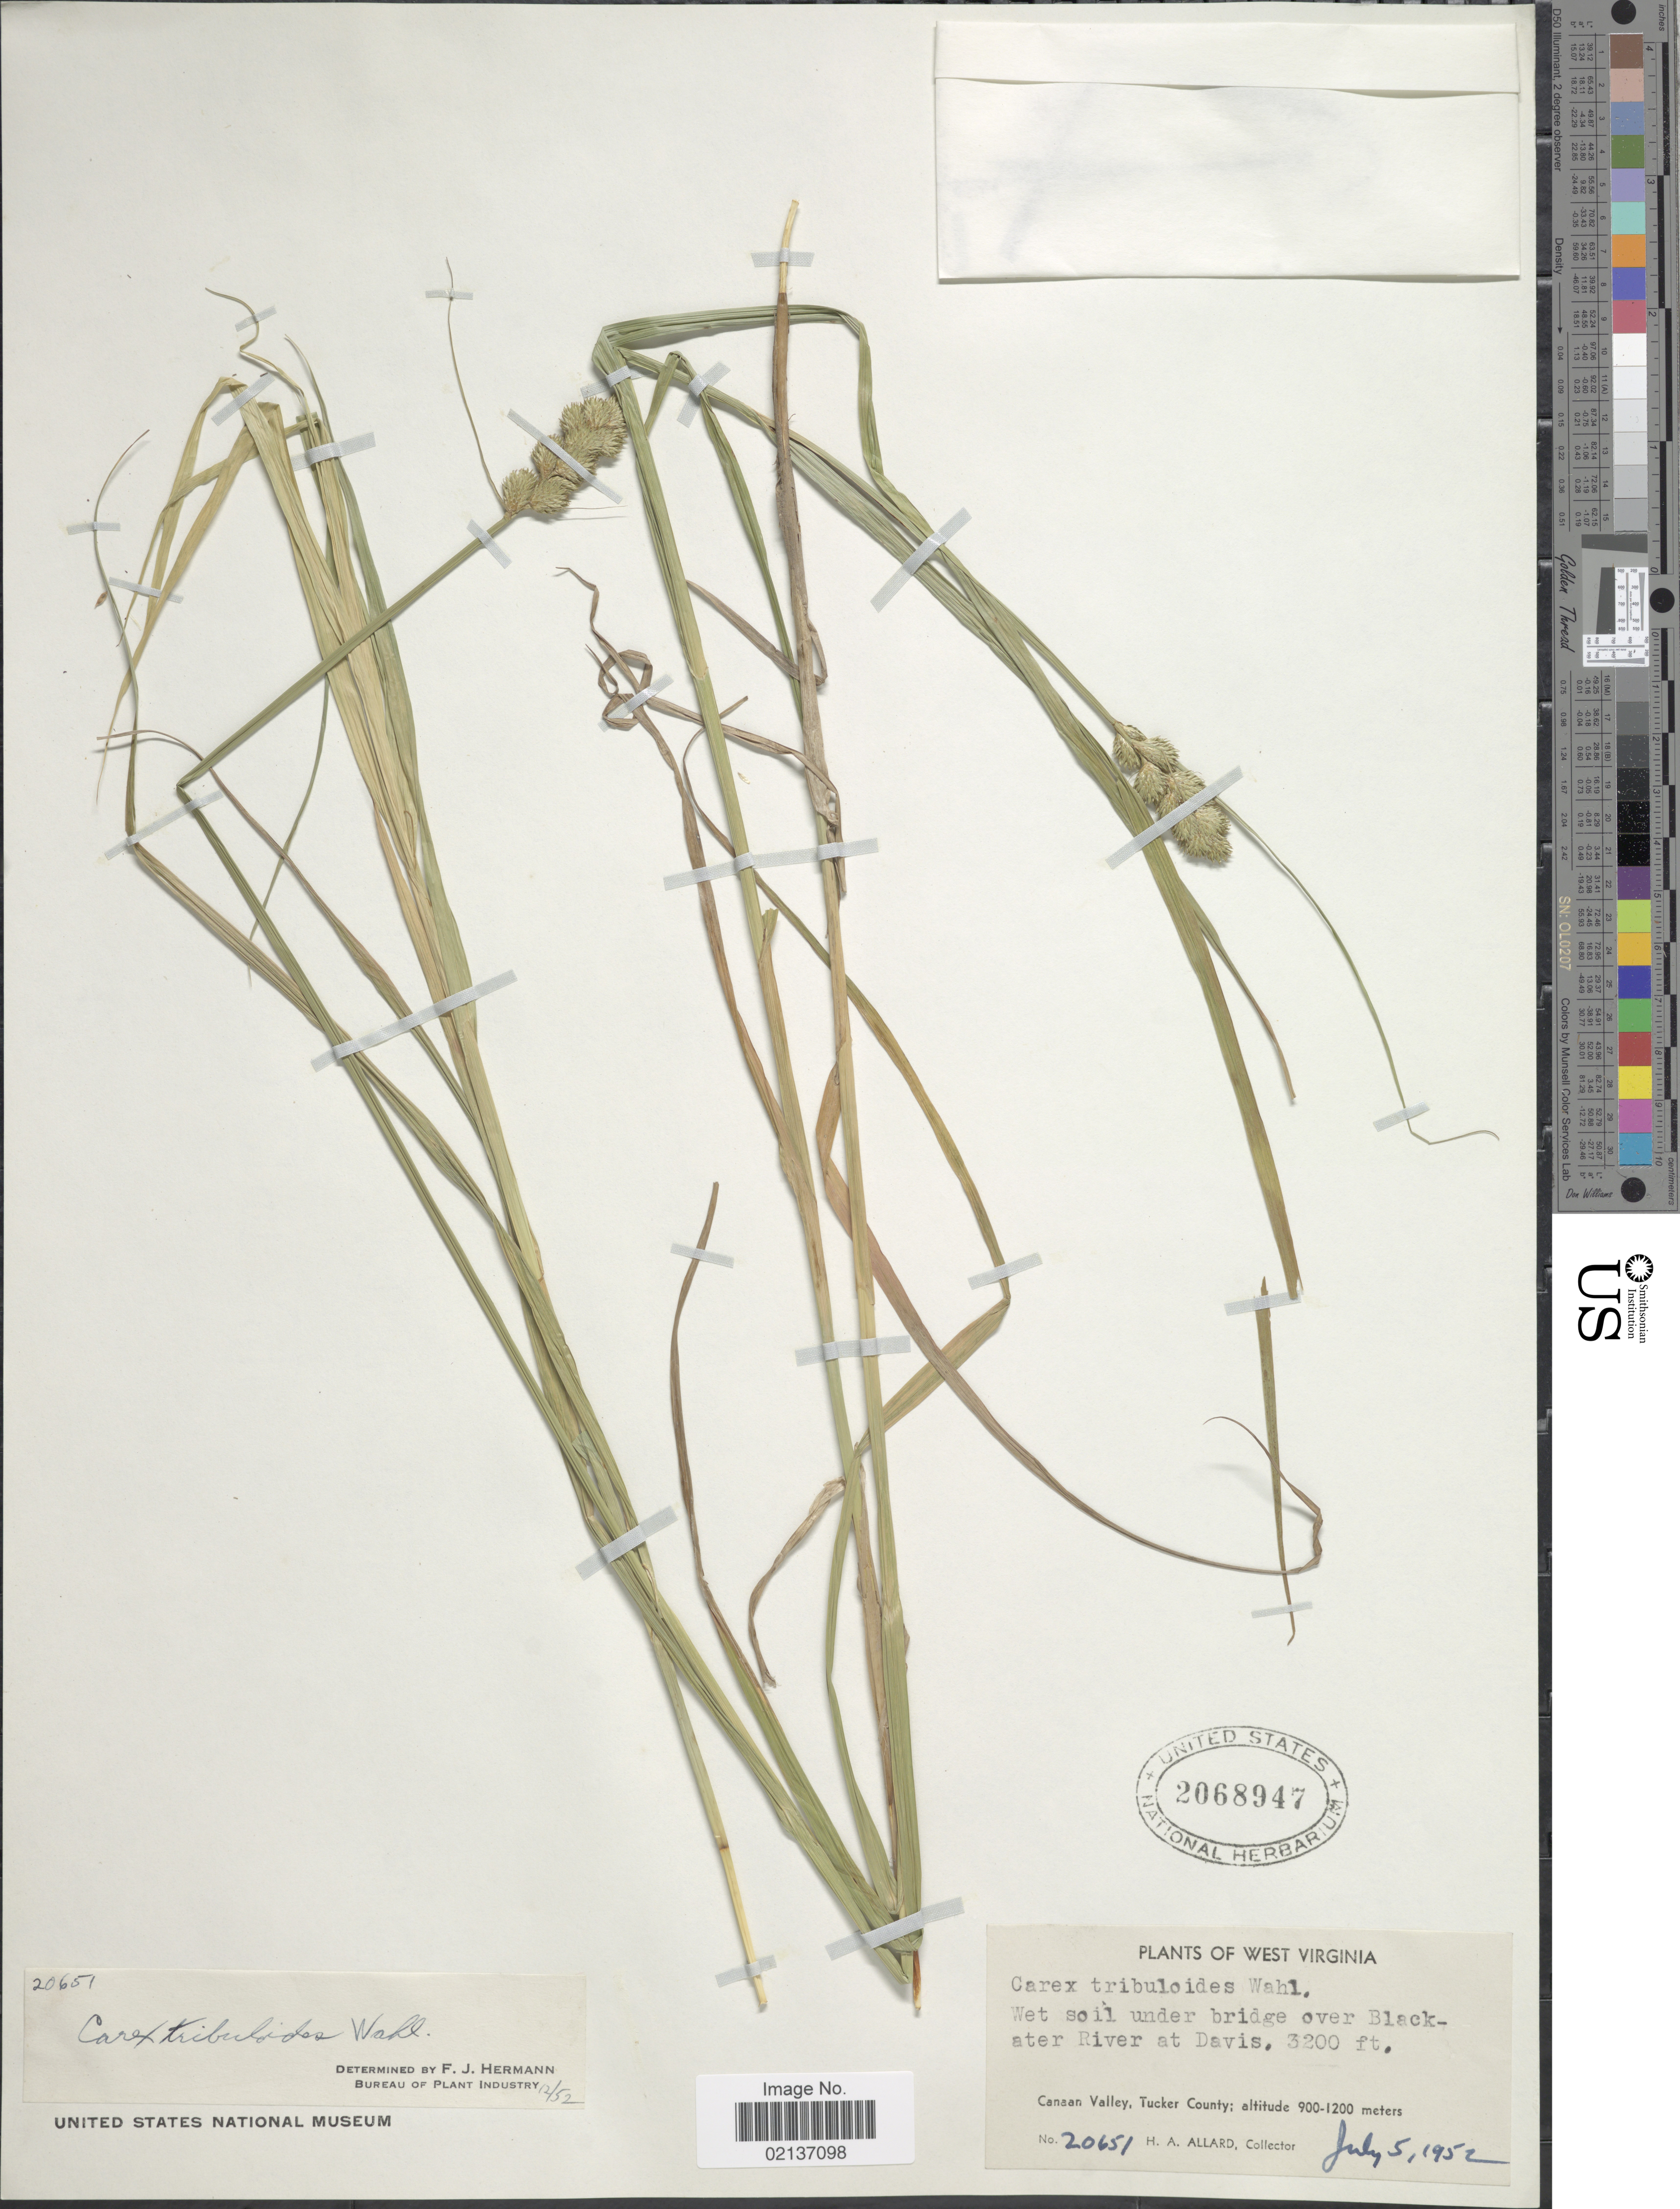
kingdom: Plantae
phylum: Tracheophyta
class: Liliopsida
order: Poales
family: Cyperaceae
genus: Carex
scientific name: Carex tribuloides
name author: Wahlenb.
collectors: H. A. Allard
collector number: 20651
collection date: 1952-07-05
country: United States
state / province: Washington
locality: Wet soil under bridges over Blackwater at Davis, Canaan Valley, Tucker County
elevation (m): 975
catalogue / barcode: US 2068947